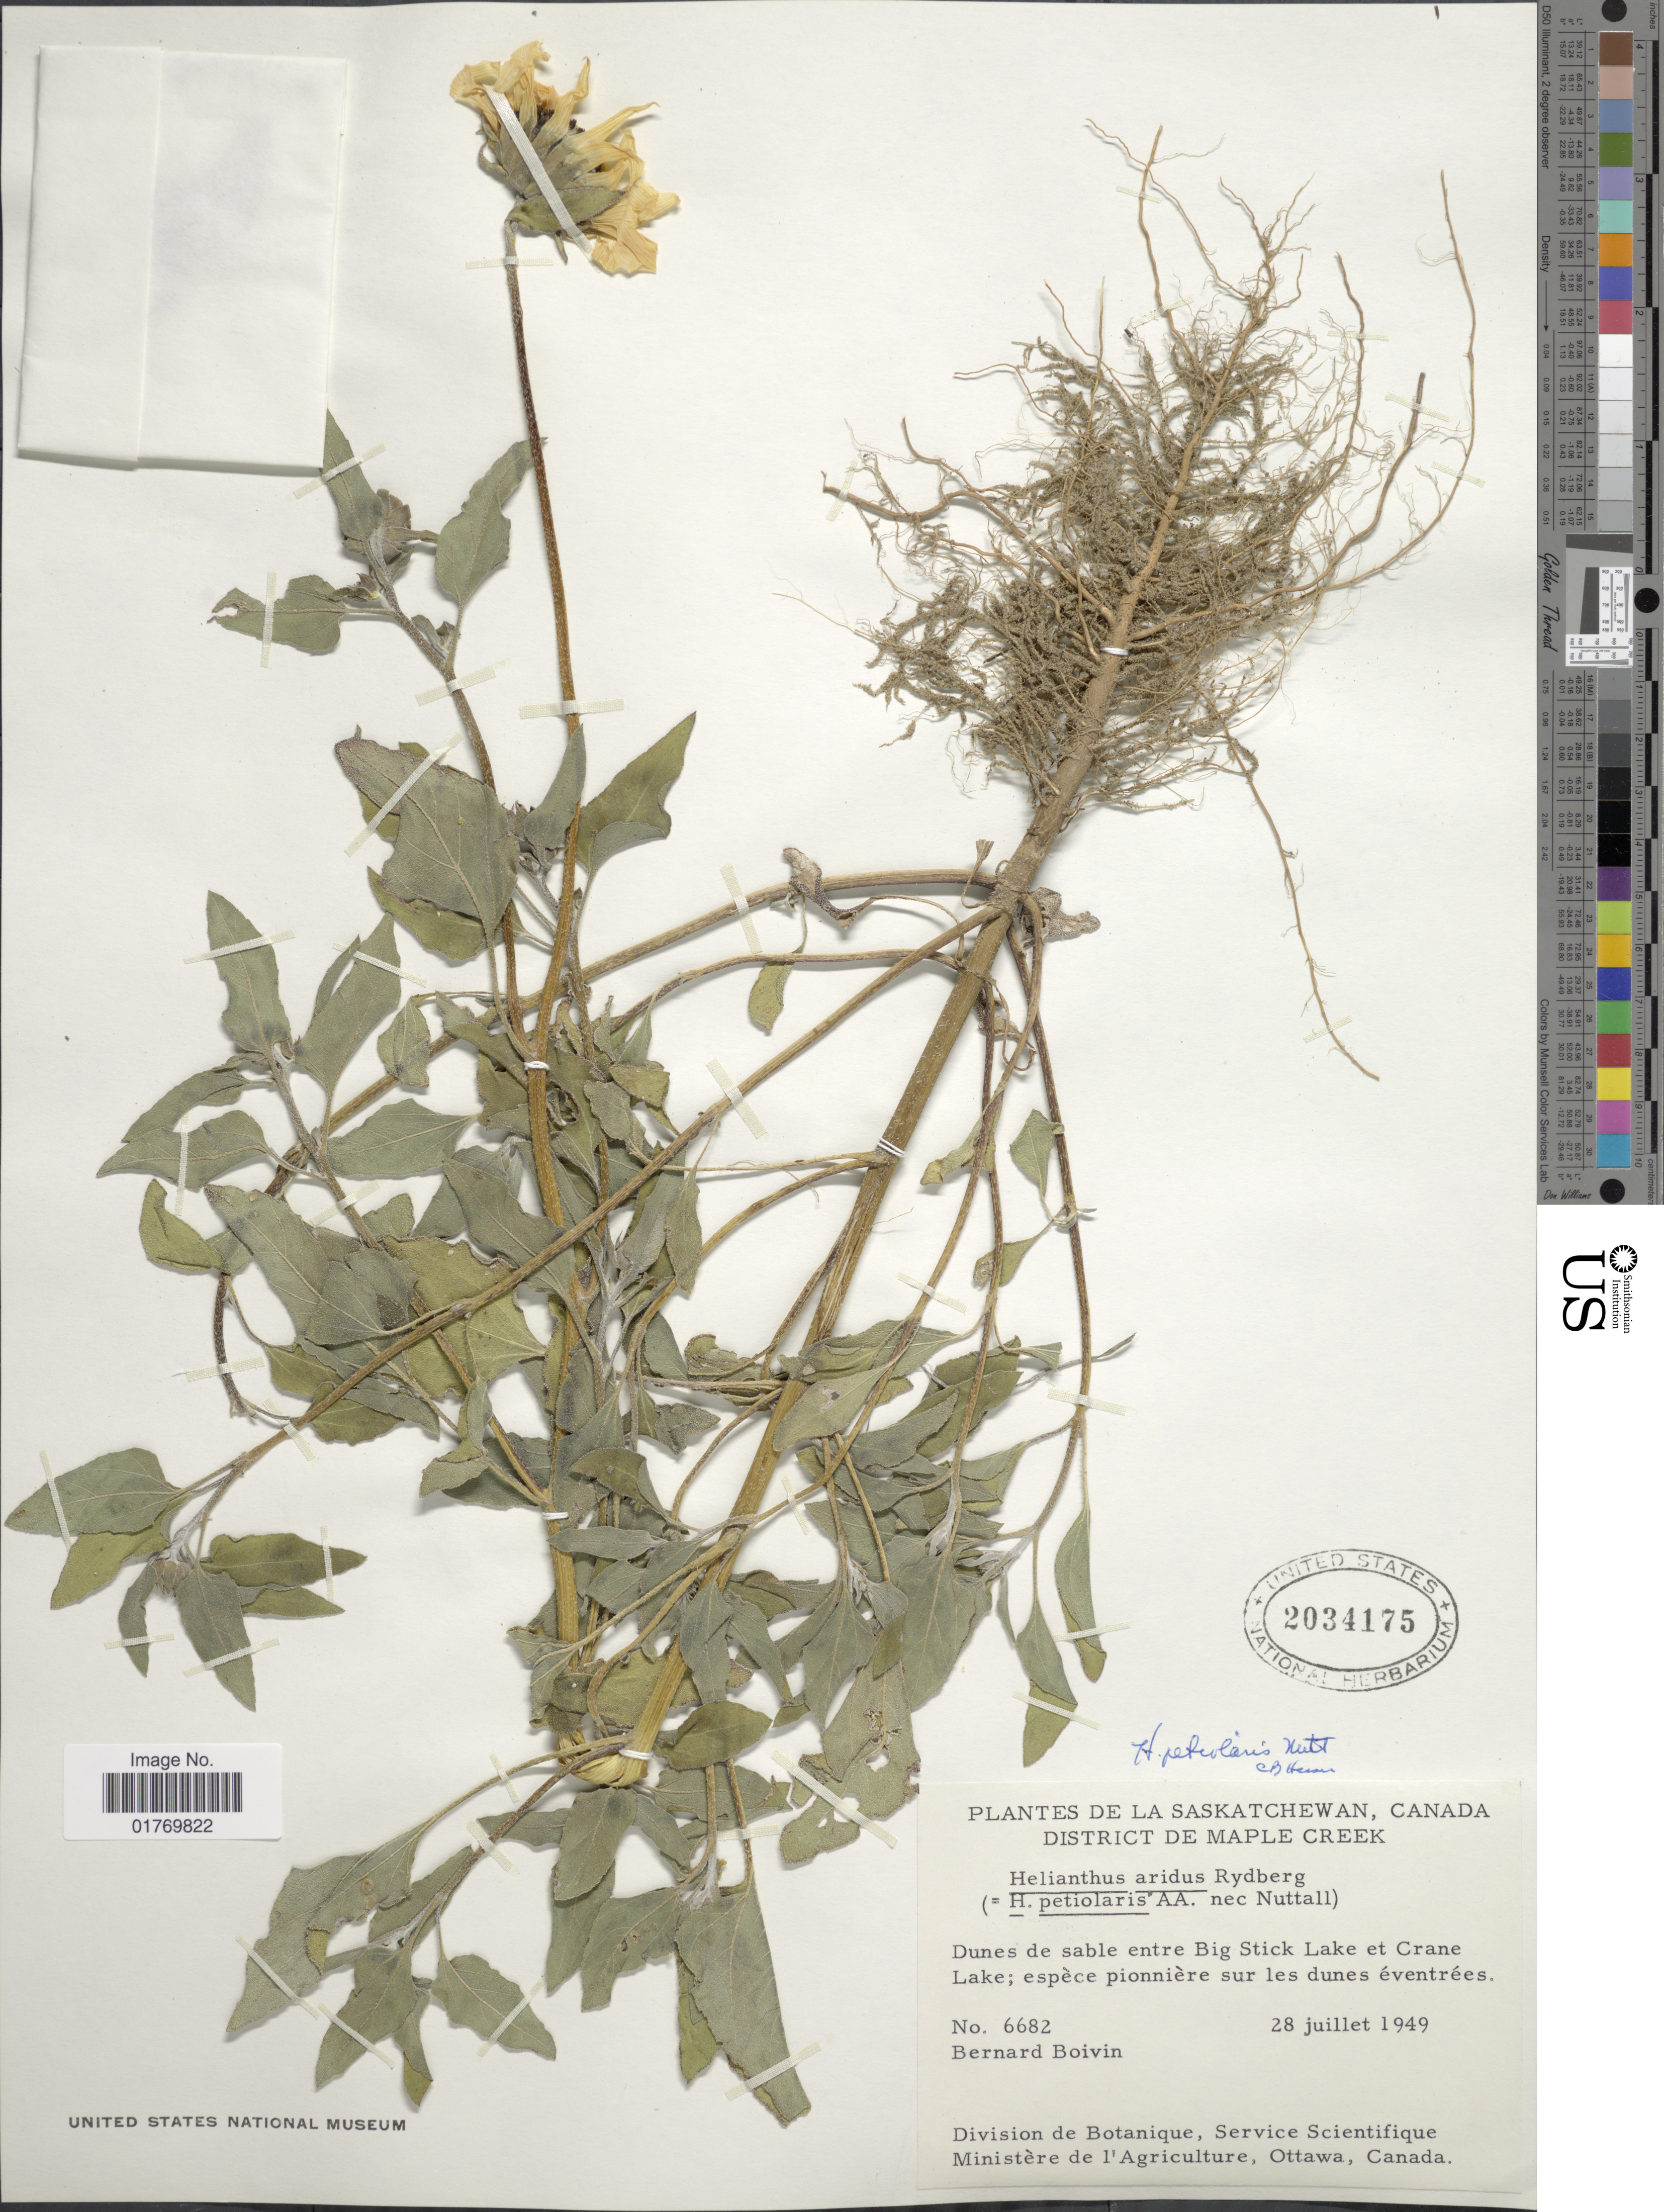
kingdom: Plantae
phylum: Tracheophyta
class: Magnoliopsida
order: Asterales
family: Asteraceae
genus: Helianthus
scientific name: Helianthus aridus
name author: Rydb.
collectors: J. R. B. Boivin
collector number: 6682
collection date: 1949-07-28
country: Canada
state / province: Saskatchewan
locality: De La Saskatchewan, District De Maple Creek, Dunes de sable entre Big Stick Lake et Crane Lake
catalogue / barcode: US 2034175